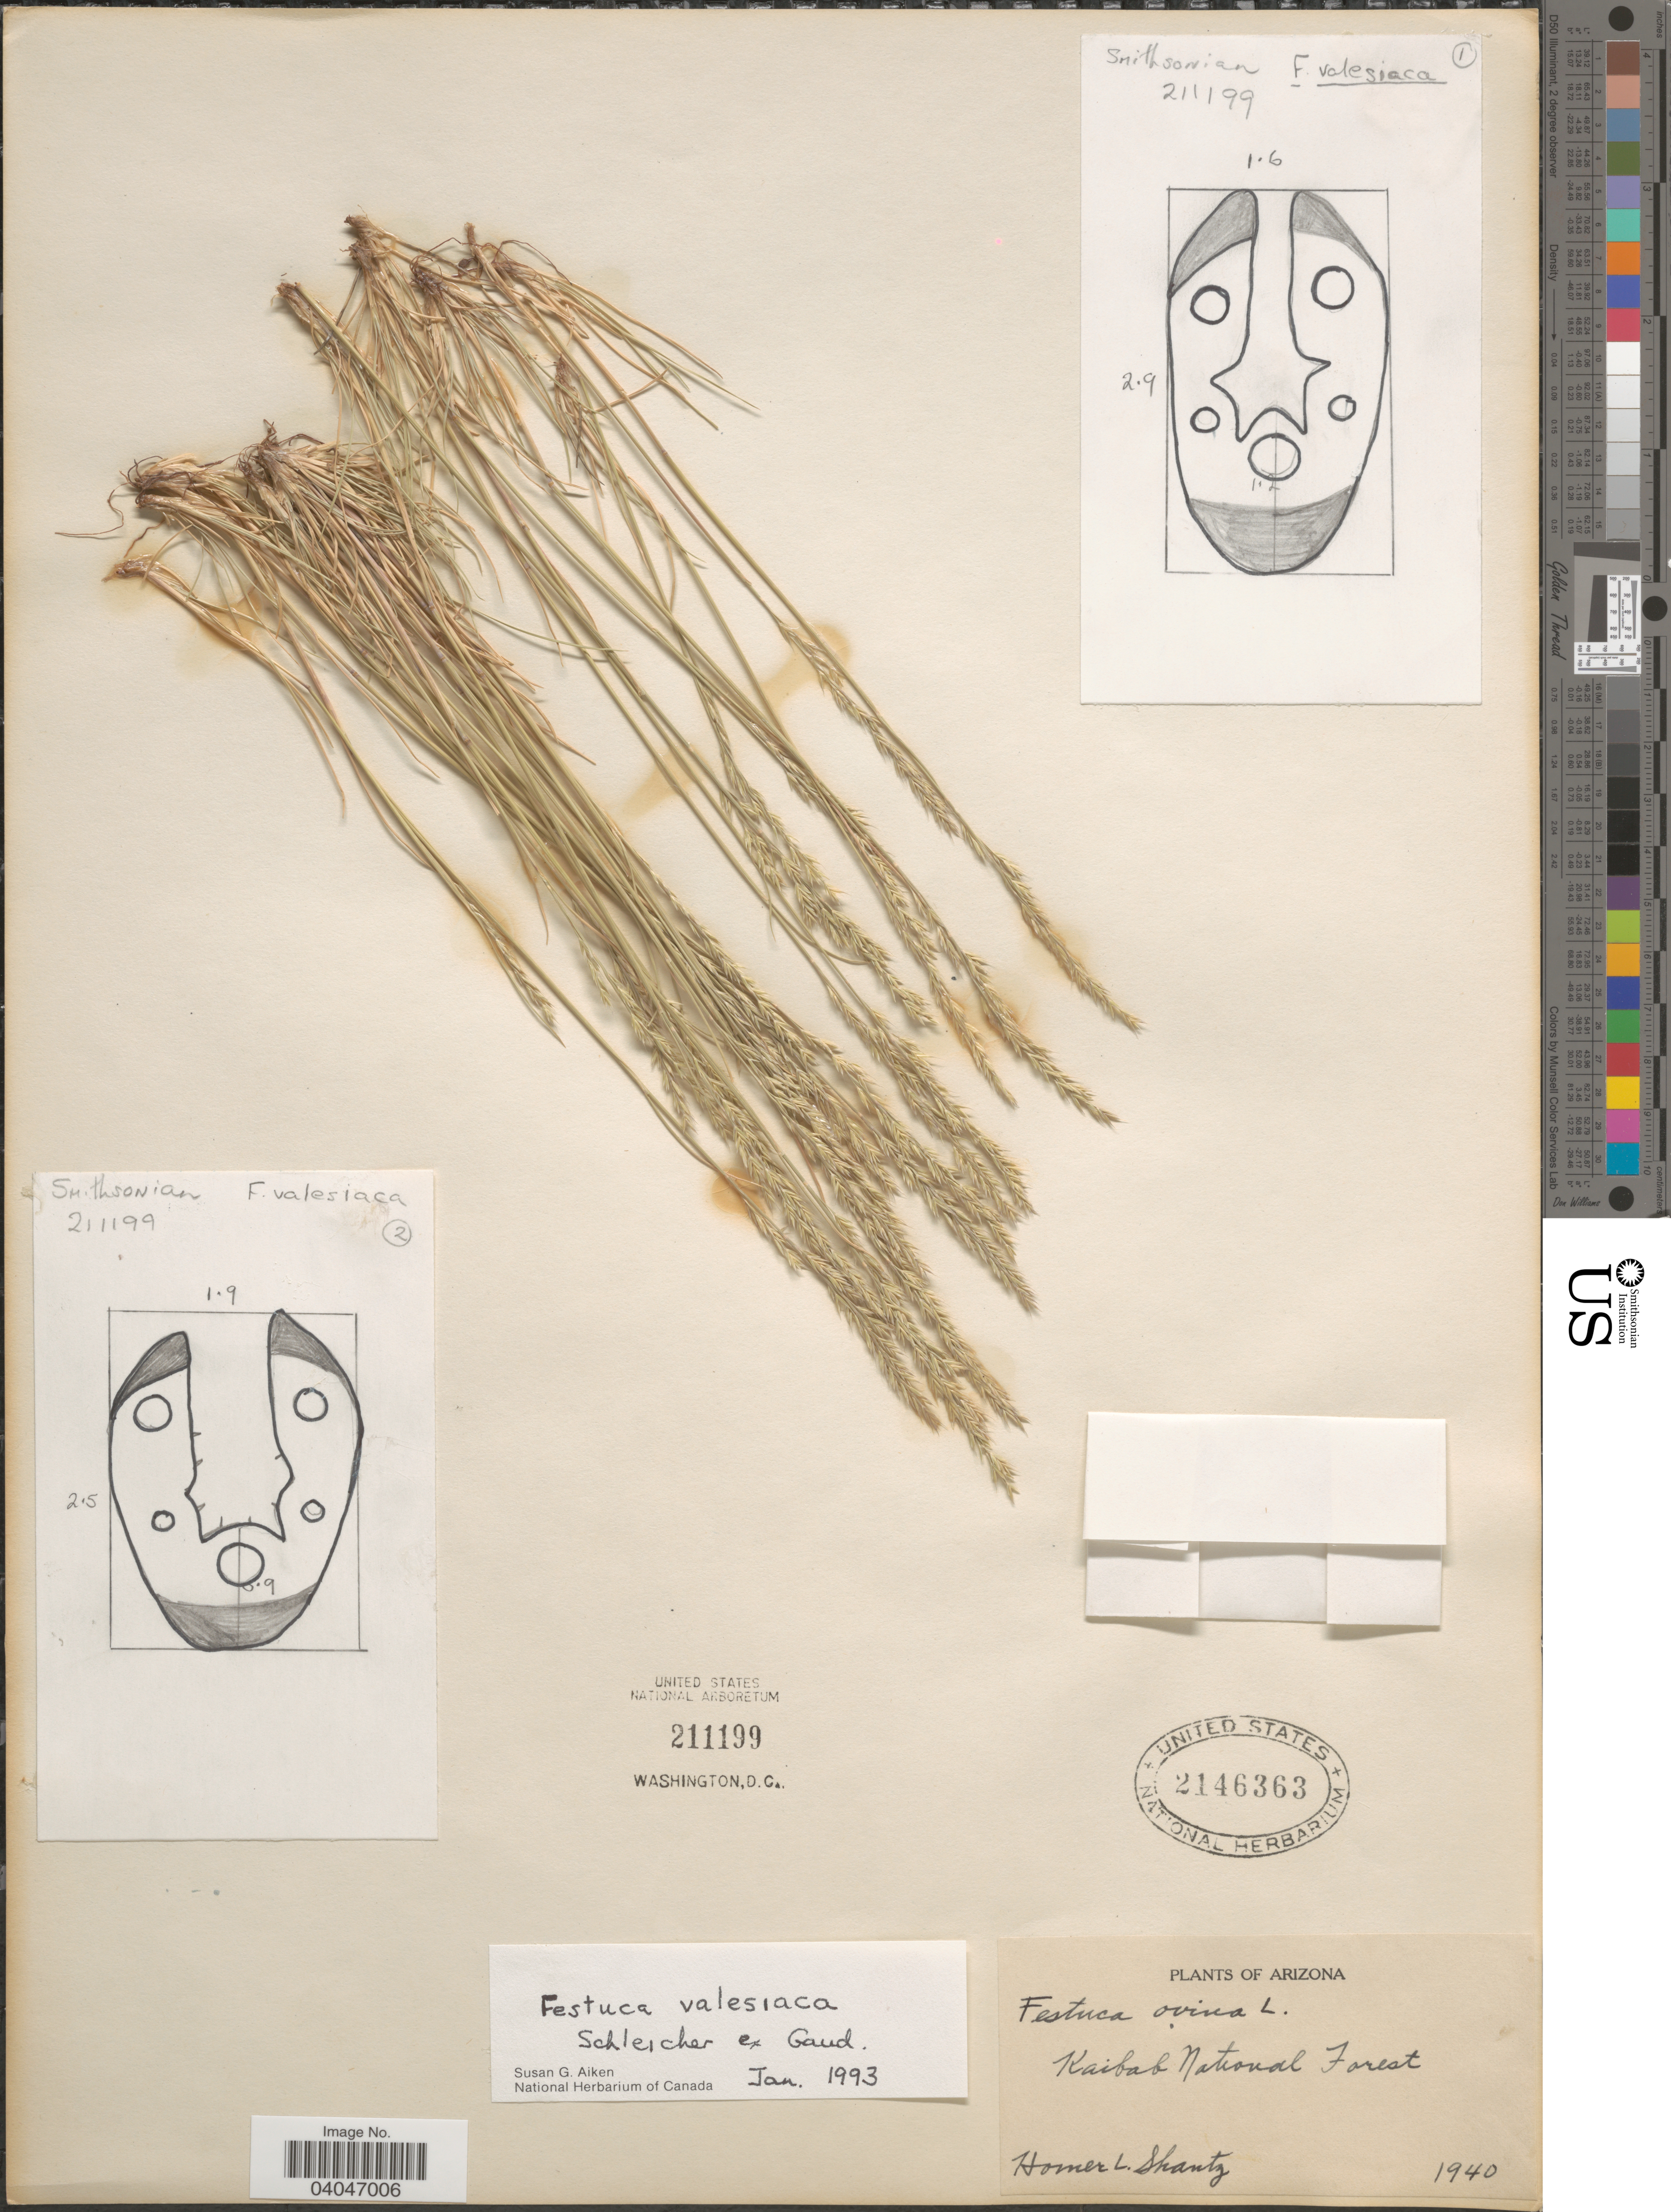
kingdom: Plantae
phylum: Tracheophyta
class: Liliopsida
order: Poales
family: Poaceae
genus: Festuca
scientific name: Festuca valesiaca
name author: Schleich. ex Gaudin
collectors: H. Shantz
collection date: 1940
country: United States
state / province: Arizona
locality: Kaibab National Forest.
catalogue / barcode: US 2146363